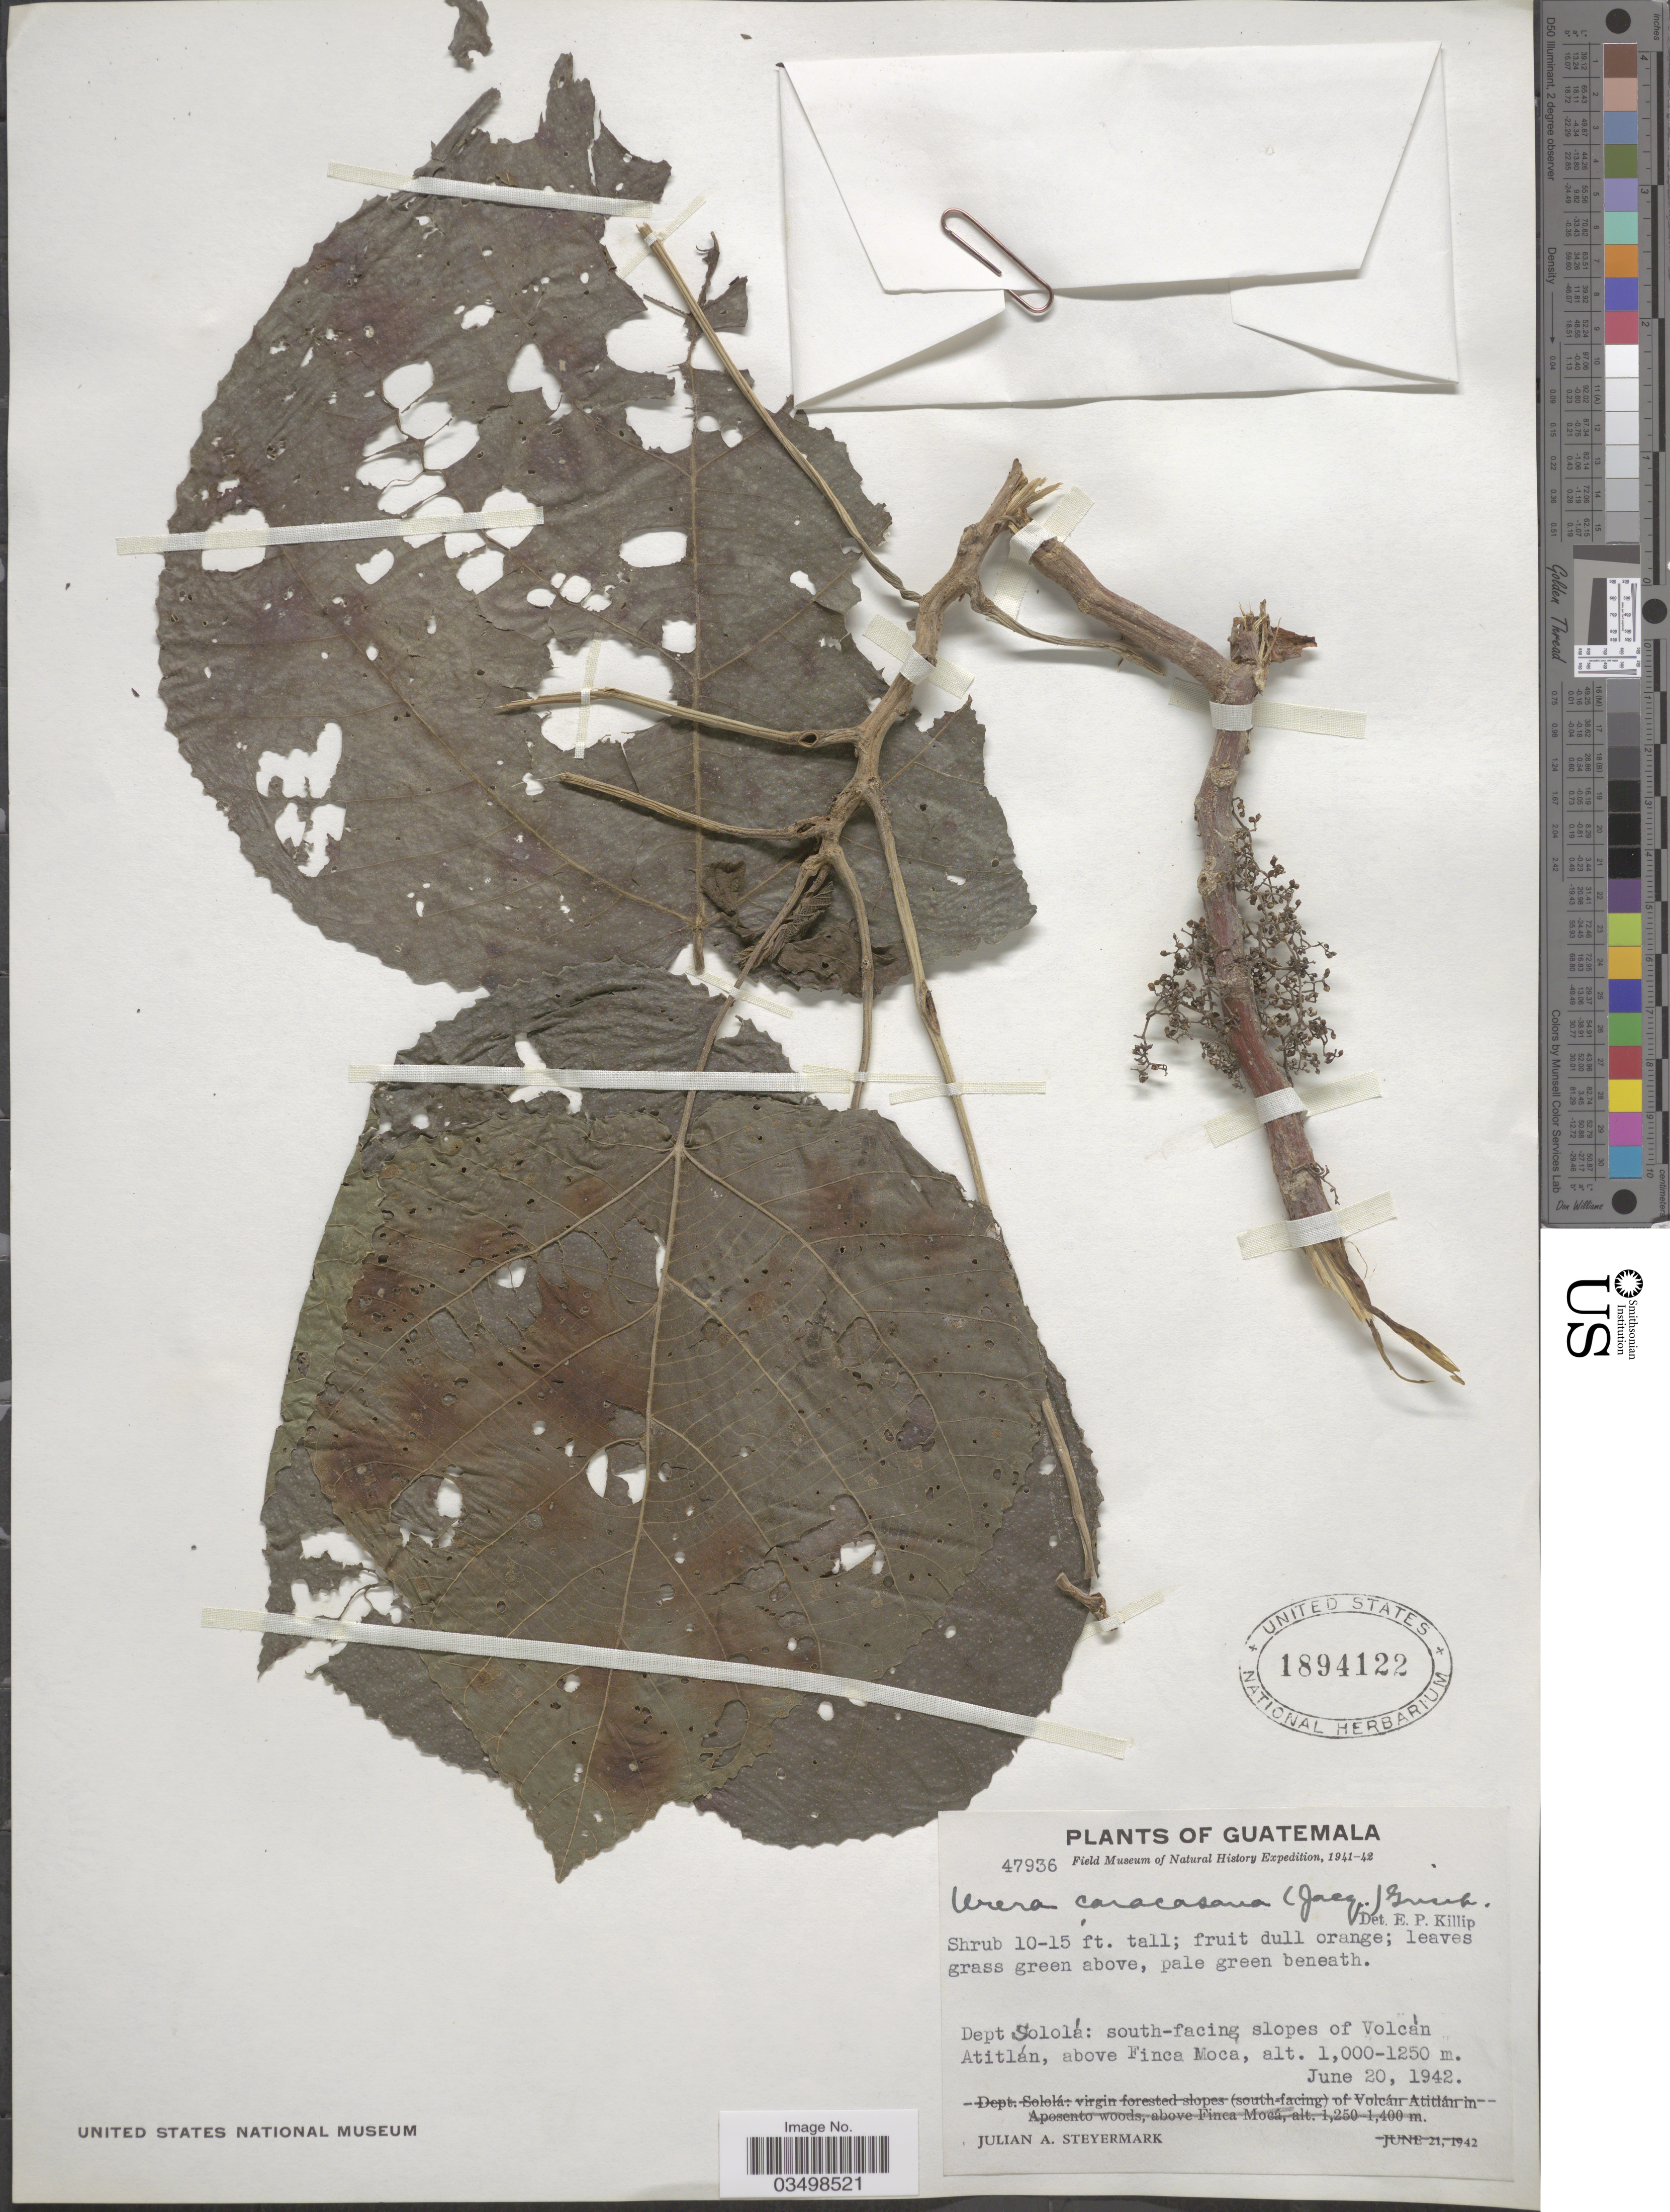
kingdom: Plantae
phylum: Tracheophyta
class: Magnoliopsida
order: Rosales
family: Urticaceae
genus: Urera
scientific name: Urera caracasana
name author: (Jacq.) Gaudich. ex Griseb.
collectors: J. Steyermark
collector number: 47936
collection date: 1942-06-20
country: Guatemala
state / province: Solola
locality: Dept Sololá: south-facing slopes of Volcán Atitlán, above Finca Moca.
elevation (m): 1000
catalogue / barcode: US 1894122